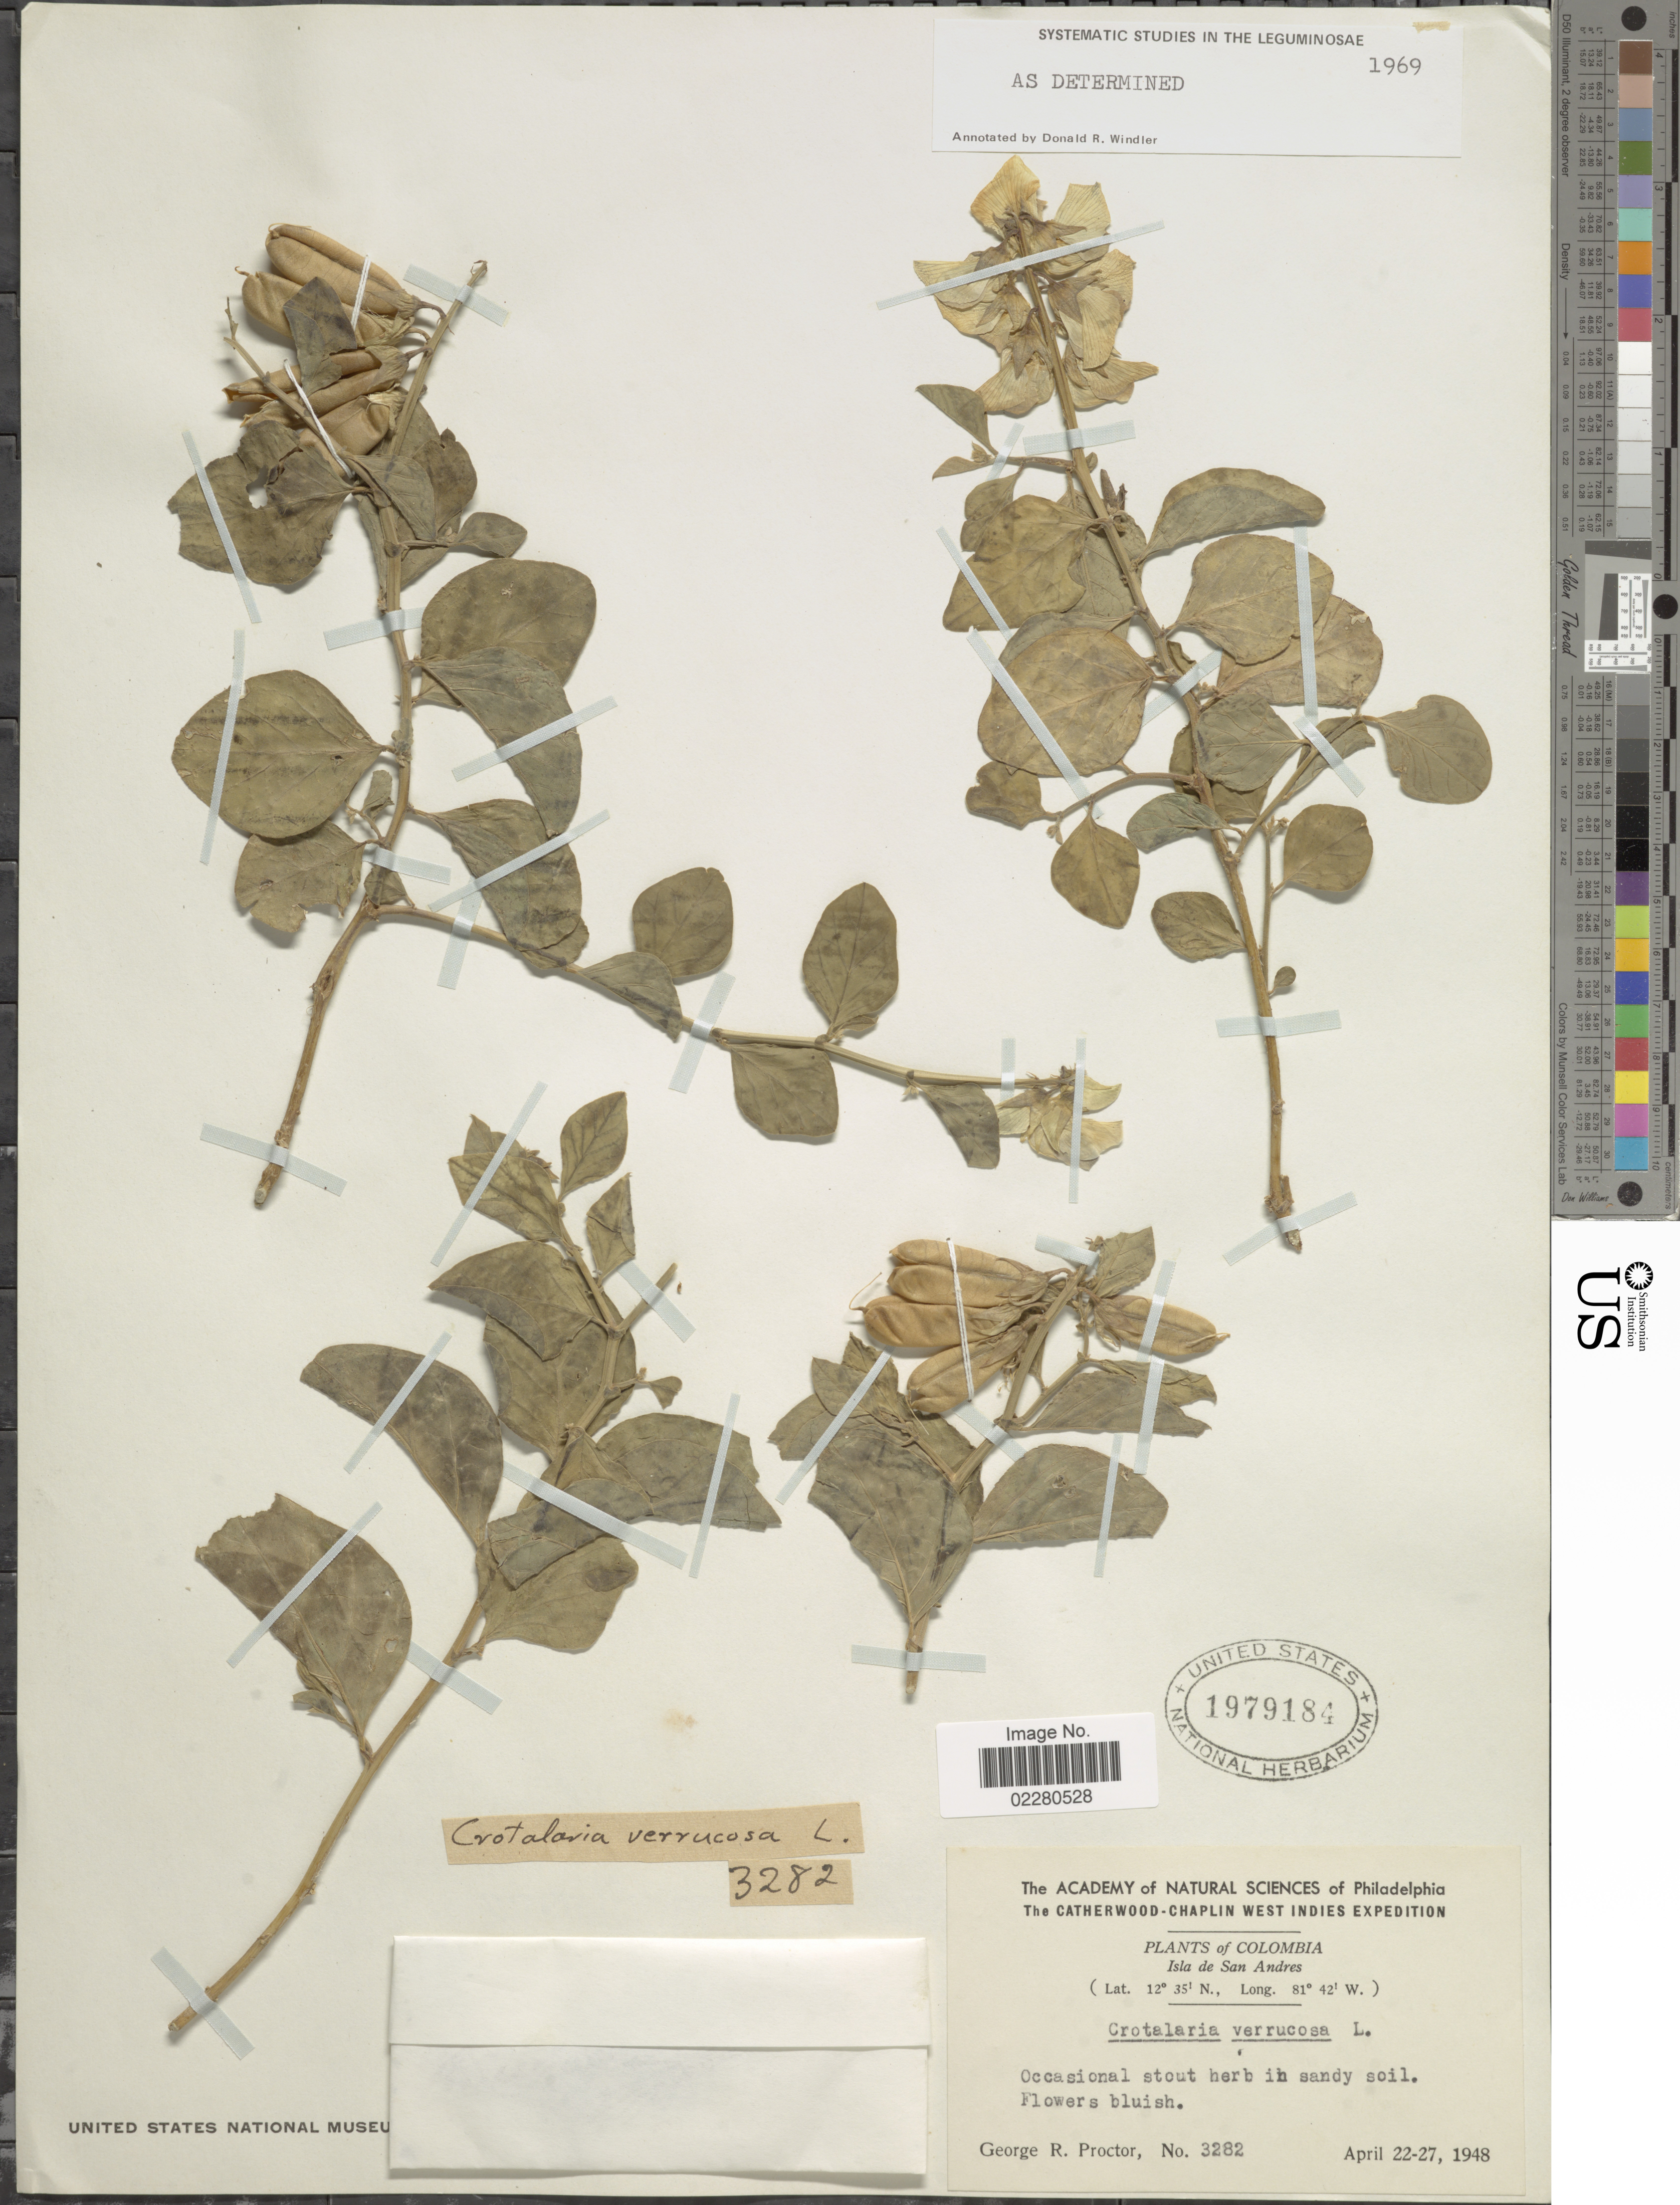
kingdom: Plantae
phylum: Tracheophyta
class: Magnoliopsida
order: Fabales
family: Fabaceae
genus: Crotalaria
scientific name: Crotalaria verrucosa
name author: L.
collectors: G. R. Proctor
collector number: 3282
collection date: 1948-04-22/1948-04-27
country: Colombia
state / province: San Andres y Providencia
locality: Isla de San Andres.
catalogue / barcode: US 1979184